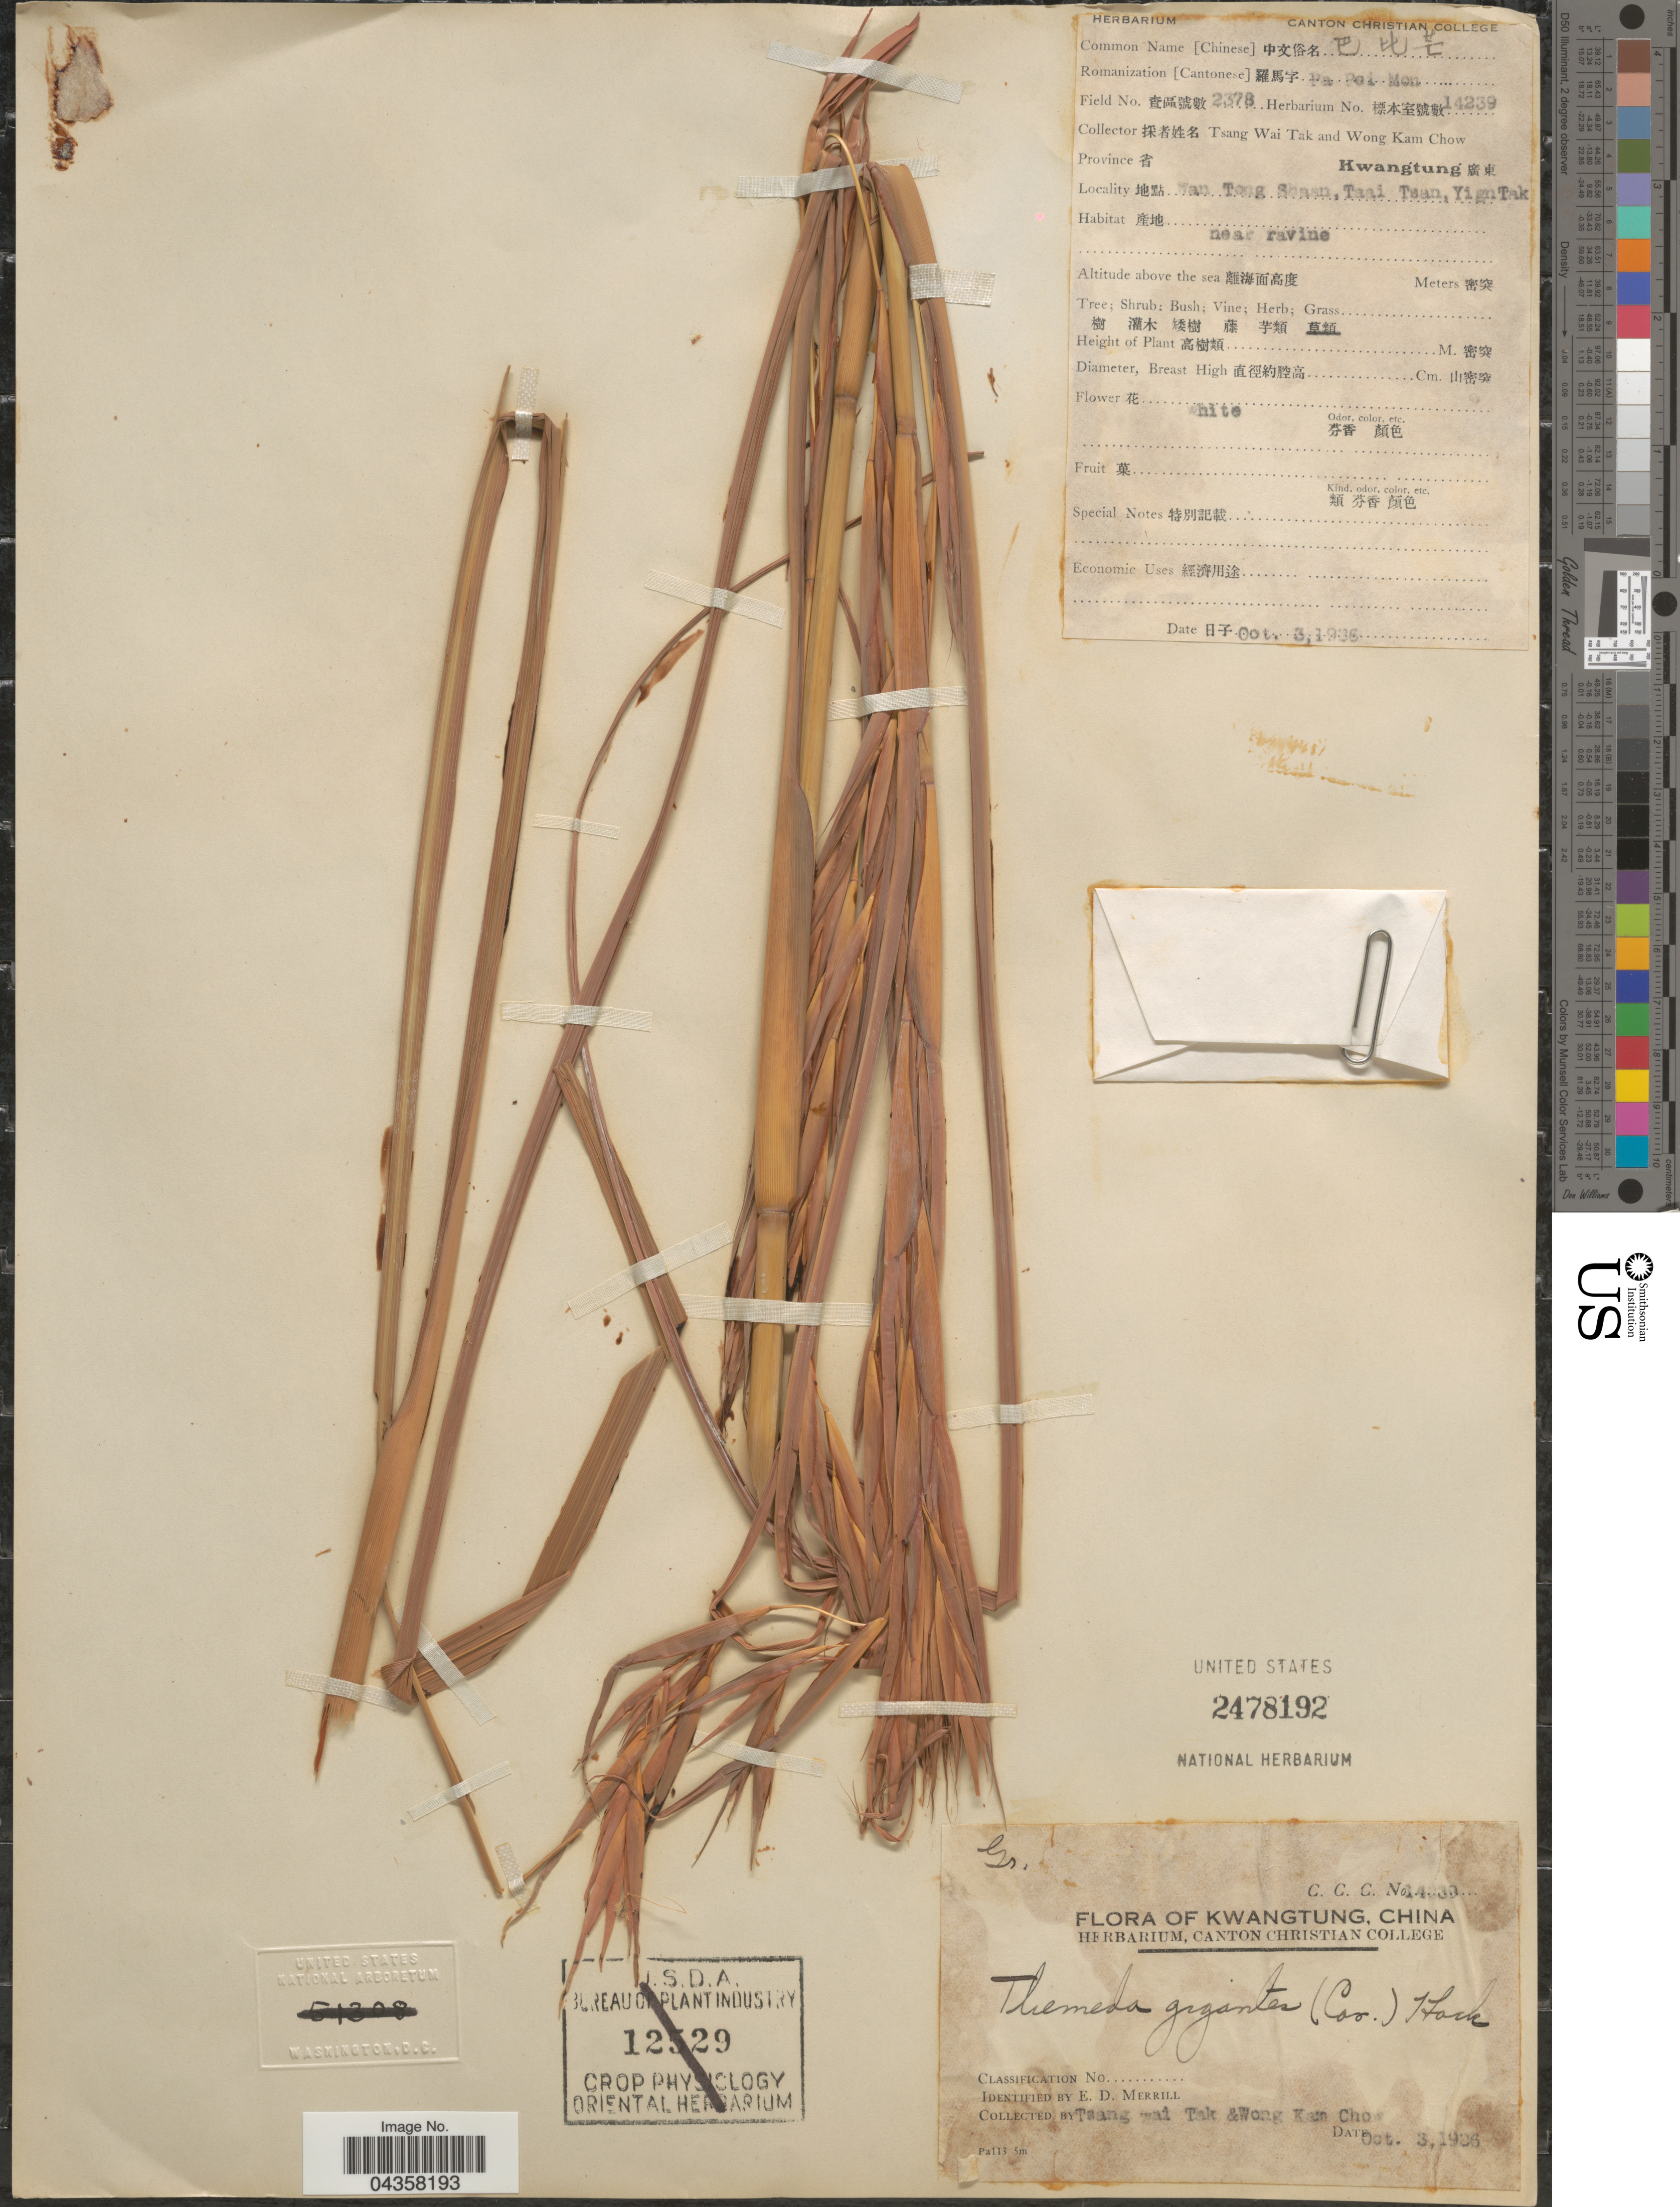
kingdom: Plantae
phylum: Tracheophyta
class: Liliopsida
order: Poales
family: Poaceae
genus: Themeda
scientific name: Themeda gigantea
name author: Hack.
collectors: W. T. Tsang & W. Chow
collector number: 2378/14239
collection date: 1936-10-03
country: China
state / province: Guangdong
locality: Province [Foreign script] Kwangtung [Foreign script]. Wan Tong Shaan, Taai Tsan, Yign Tak.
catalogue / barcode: US 2478192